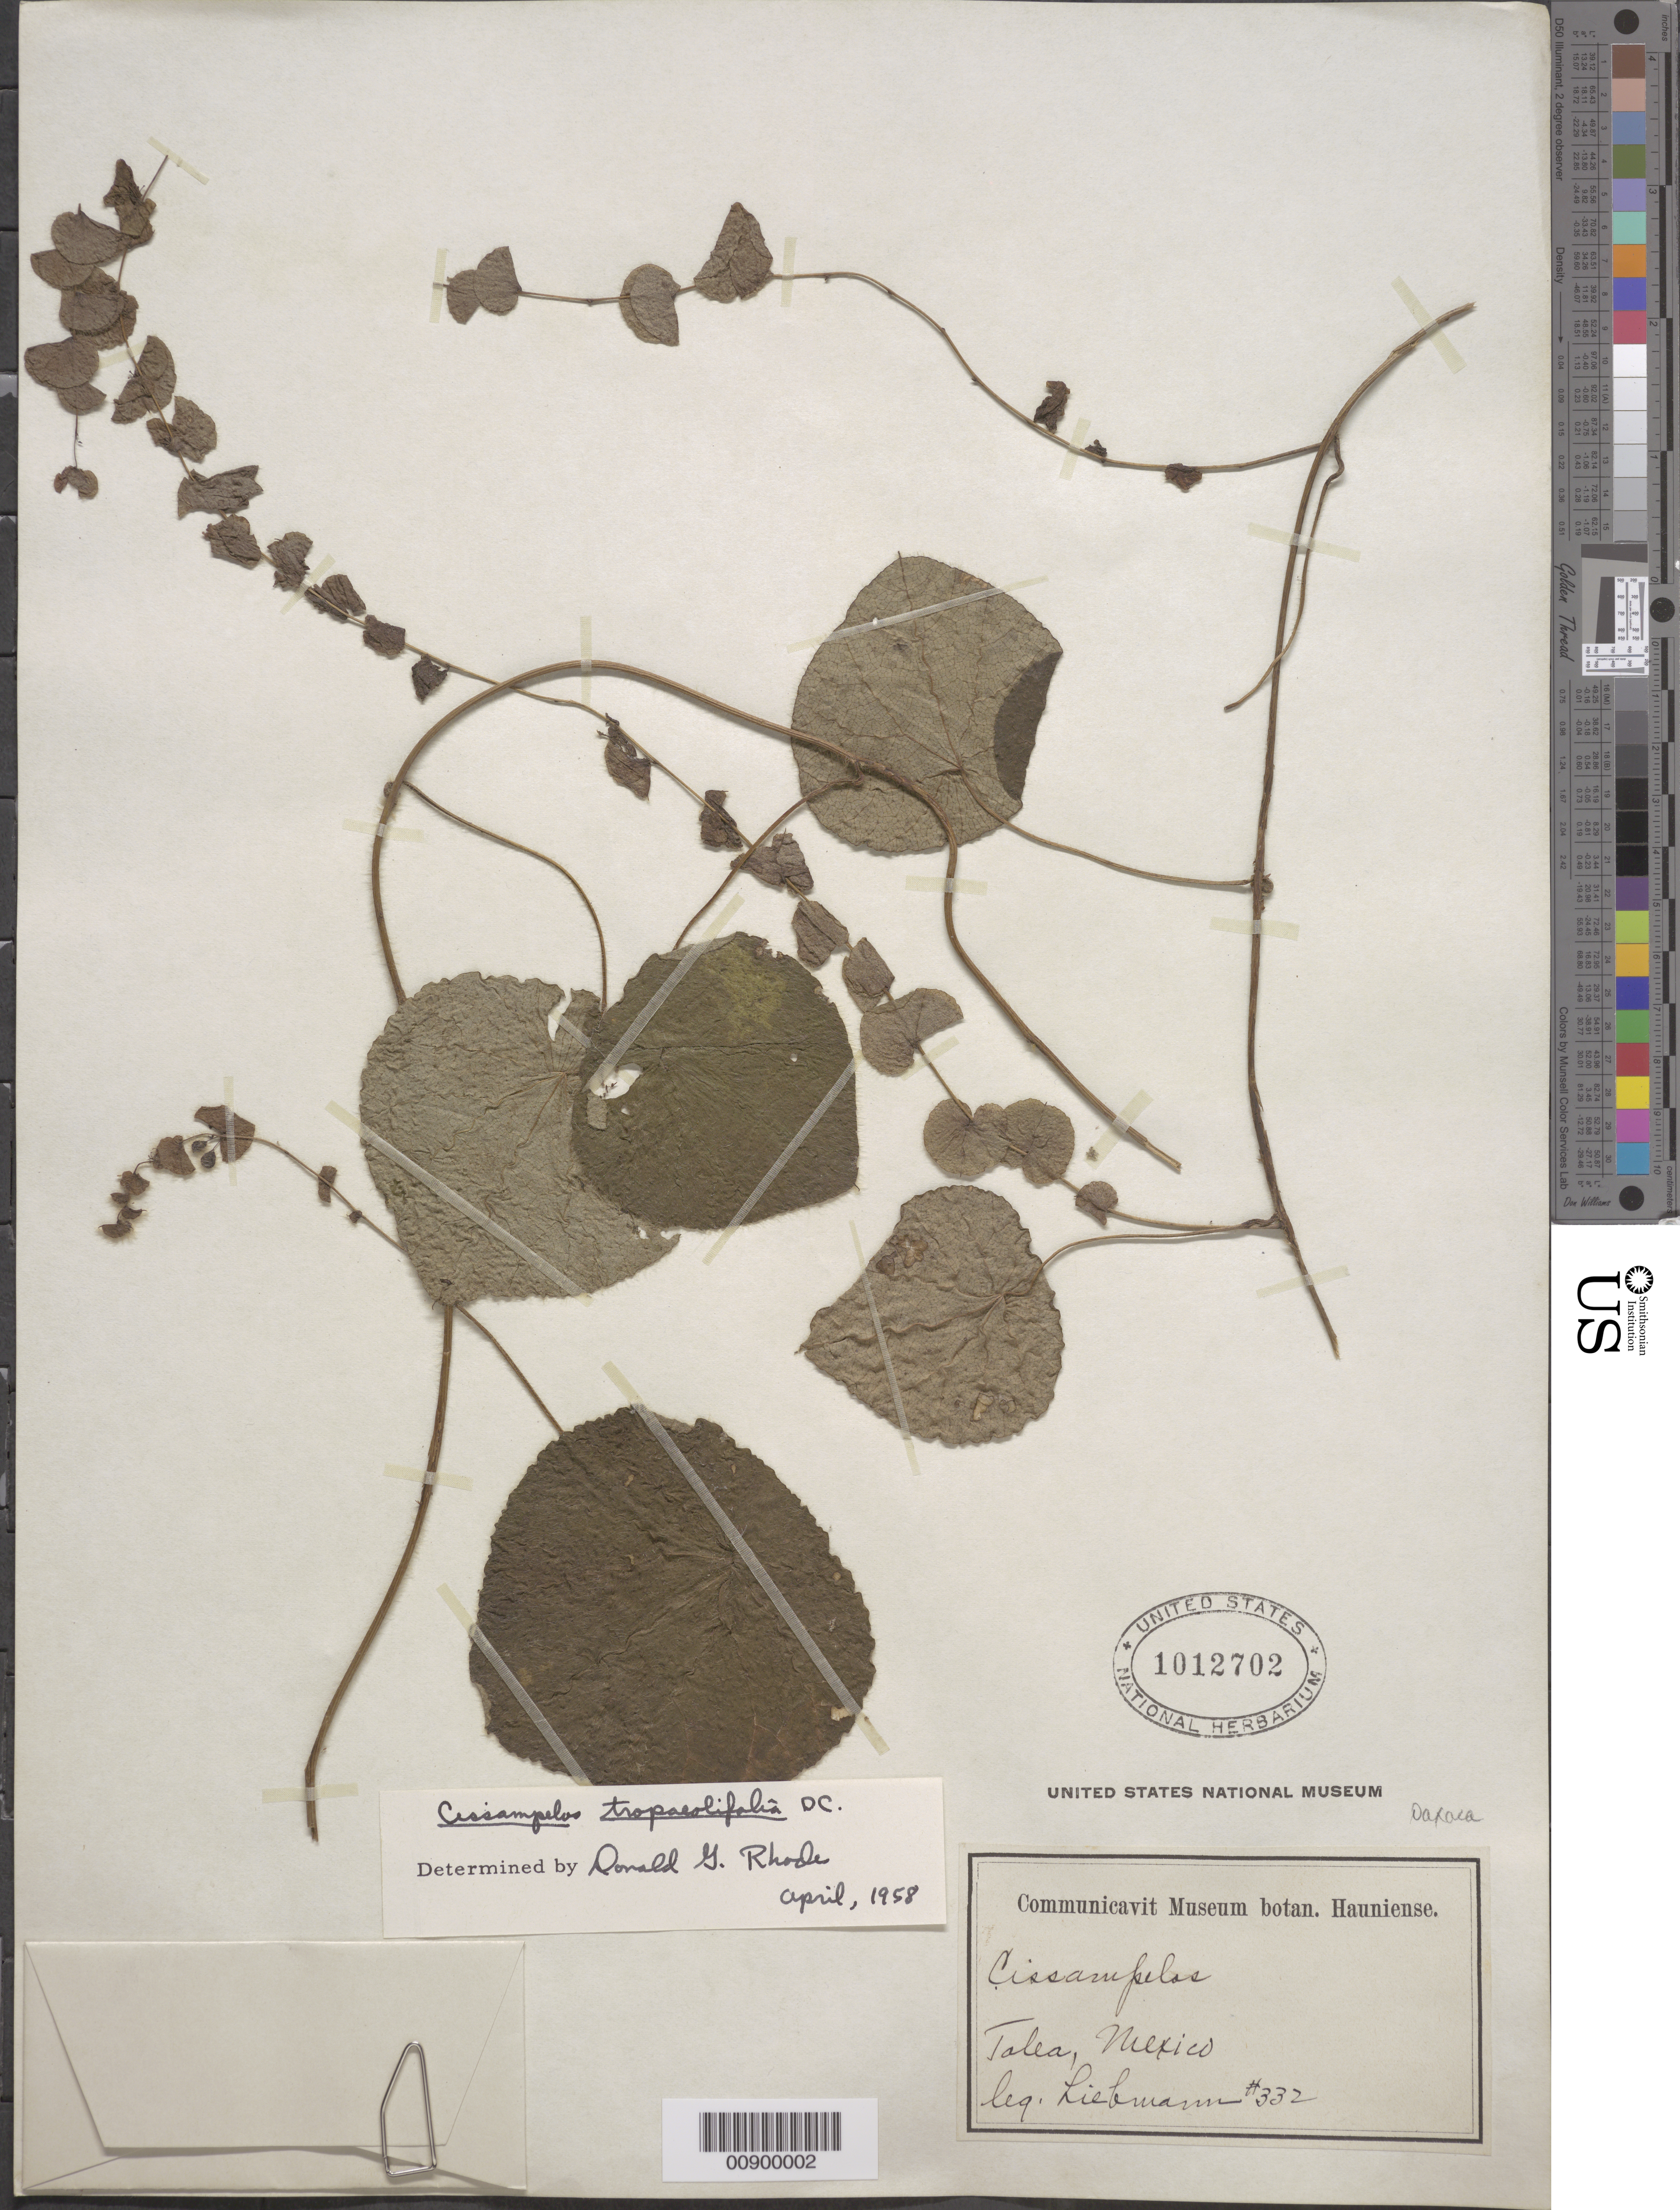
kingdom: Plantae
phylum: Tracheophyta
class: Magnoliopsida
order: Ranunculales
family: Menispermaceae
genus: Cissampelos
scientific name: Cissampelos tropaeolifolia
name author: DC.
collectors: F. M. Liebmann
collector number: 332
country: Mexico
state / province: Oaxaca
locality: Talea, Mexico.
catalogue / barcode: US 1012702